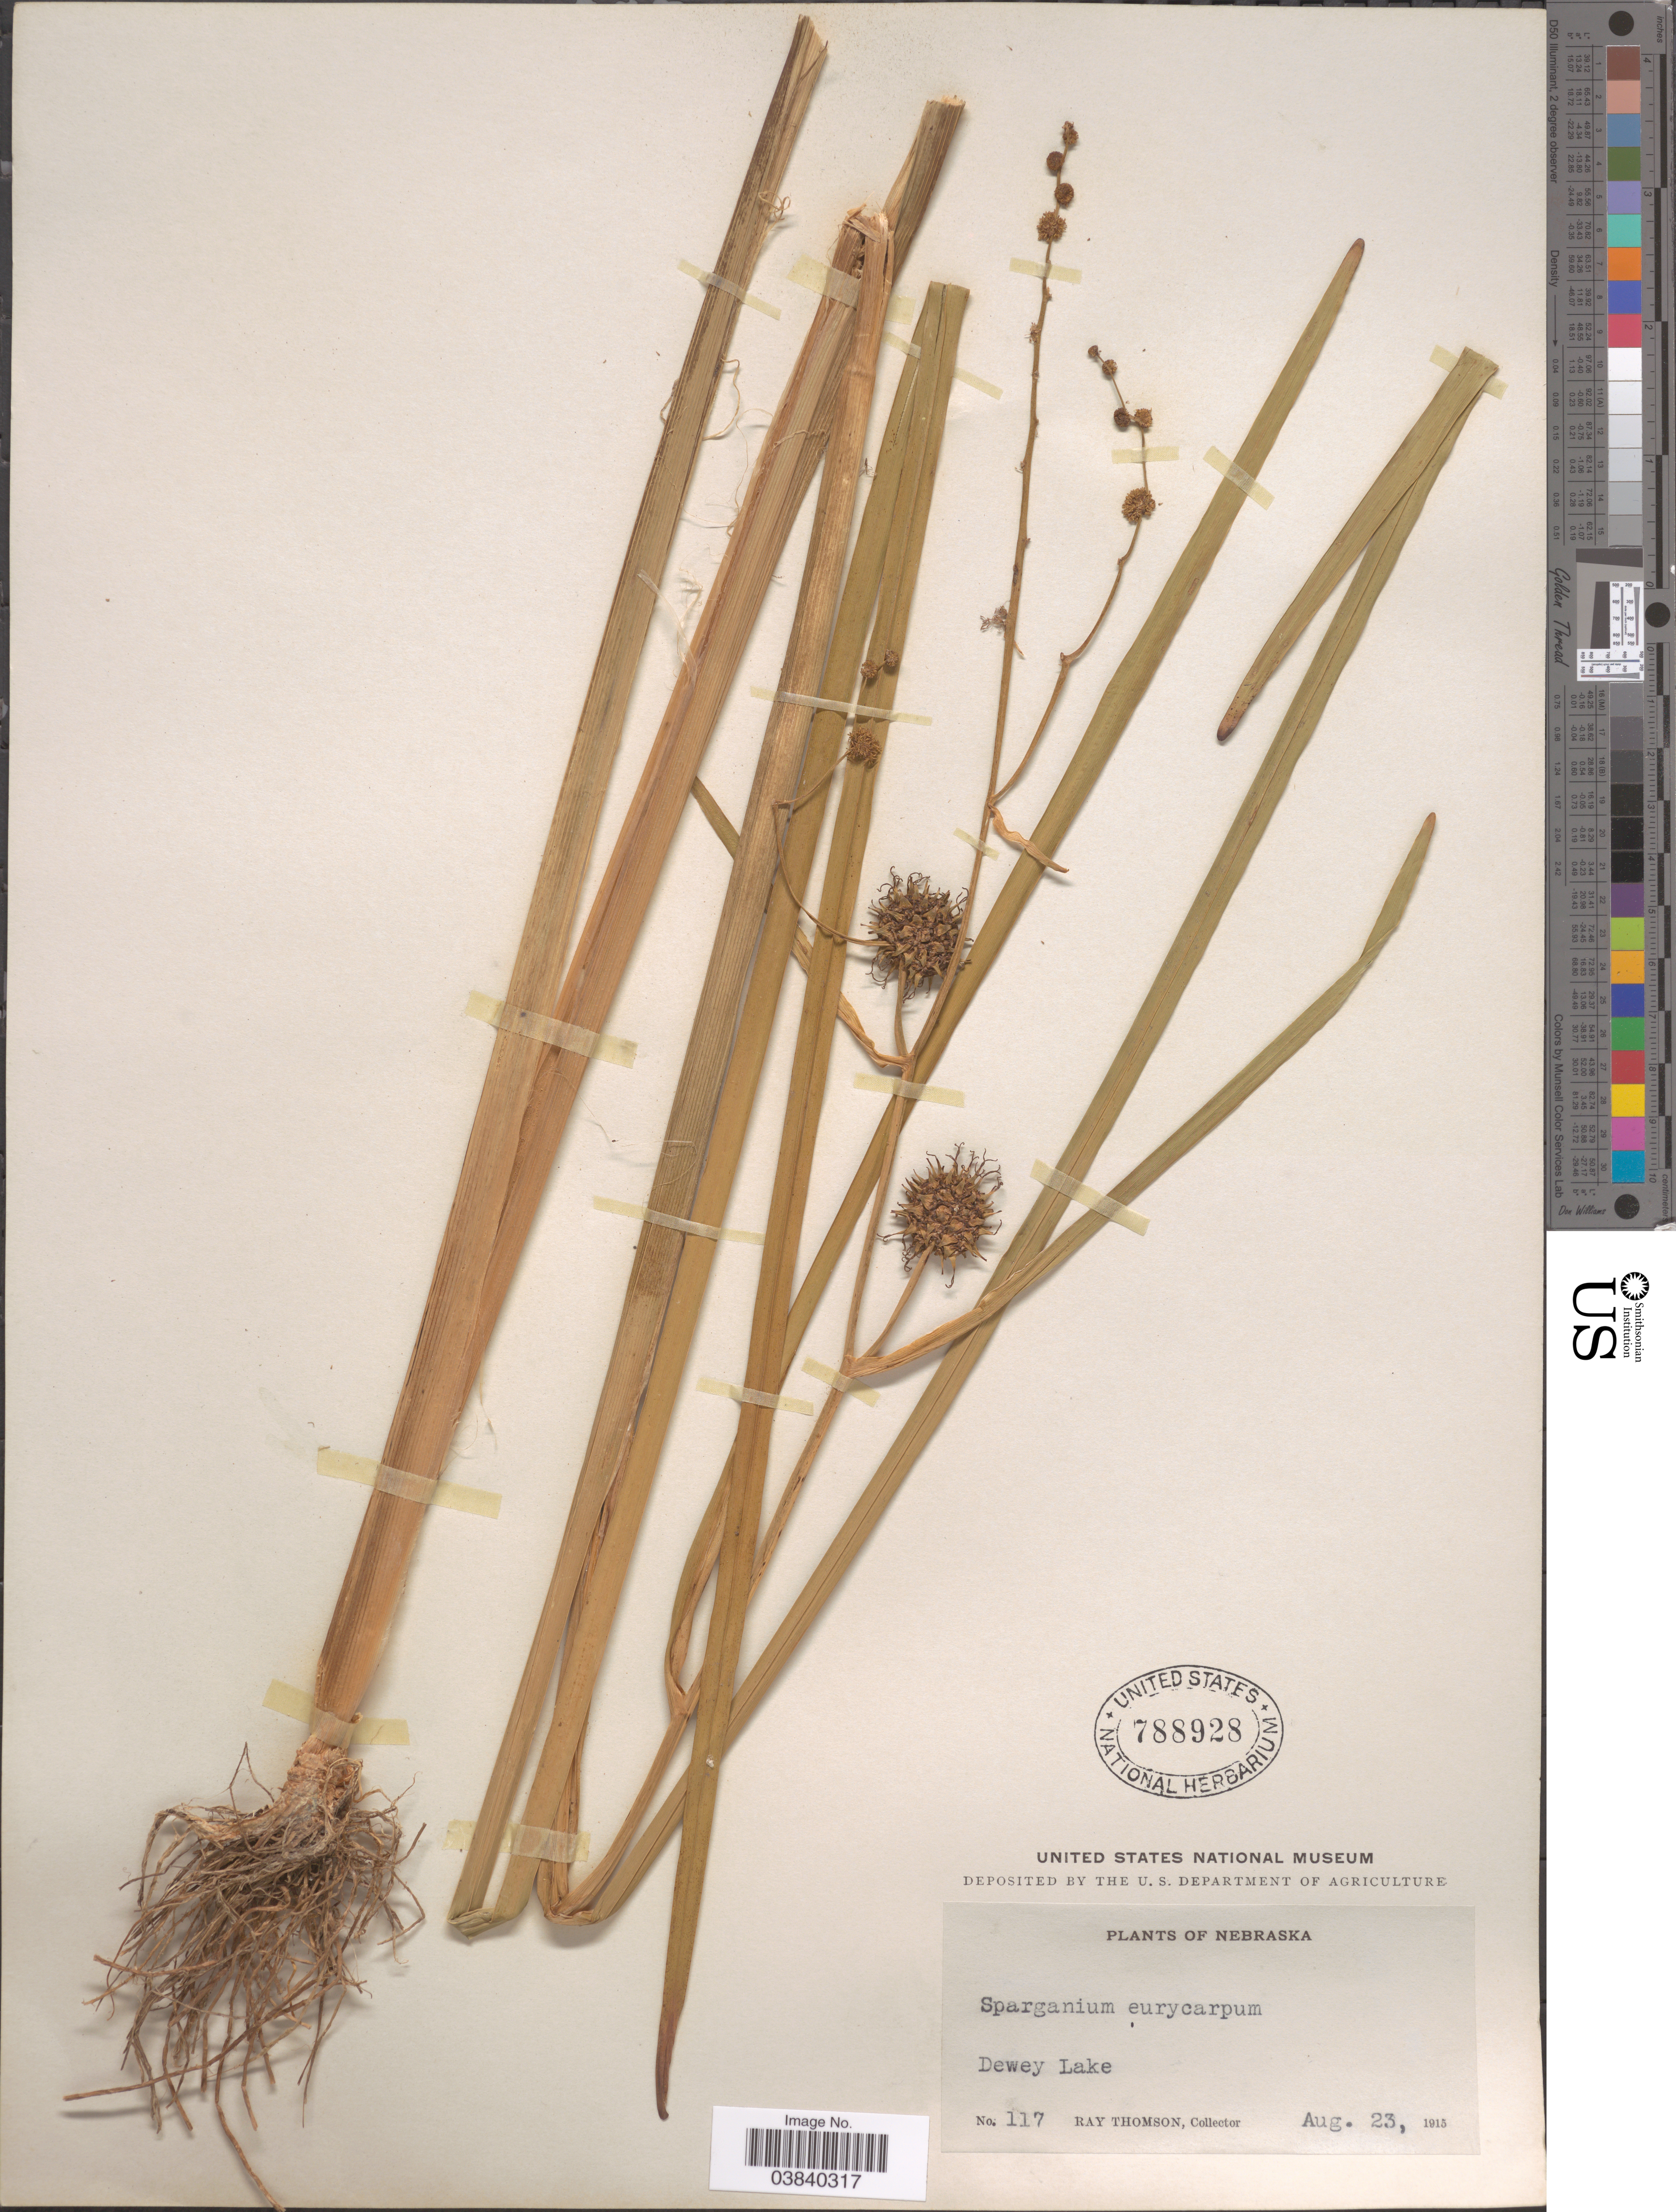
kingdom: Plantae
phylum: Tracheophyta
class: Liliopsida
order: Poales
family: Typhaceae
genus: Sparganium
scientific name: Sparganium eurycarpum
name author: Engelm.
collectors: R. Thomson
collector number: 117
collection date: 1915-08-23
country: United States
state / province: Nebraska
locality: Dewey Lake.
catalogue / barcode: US 788928